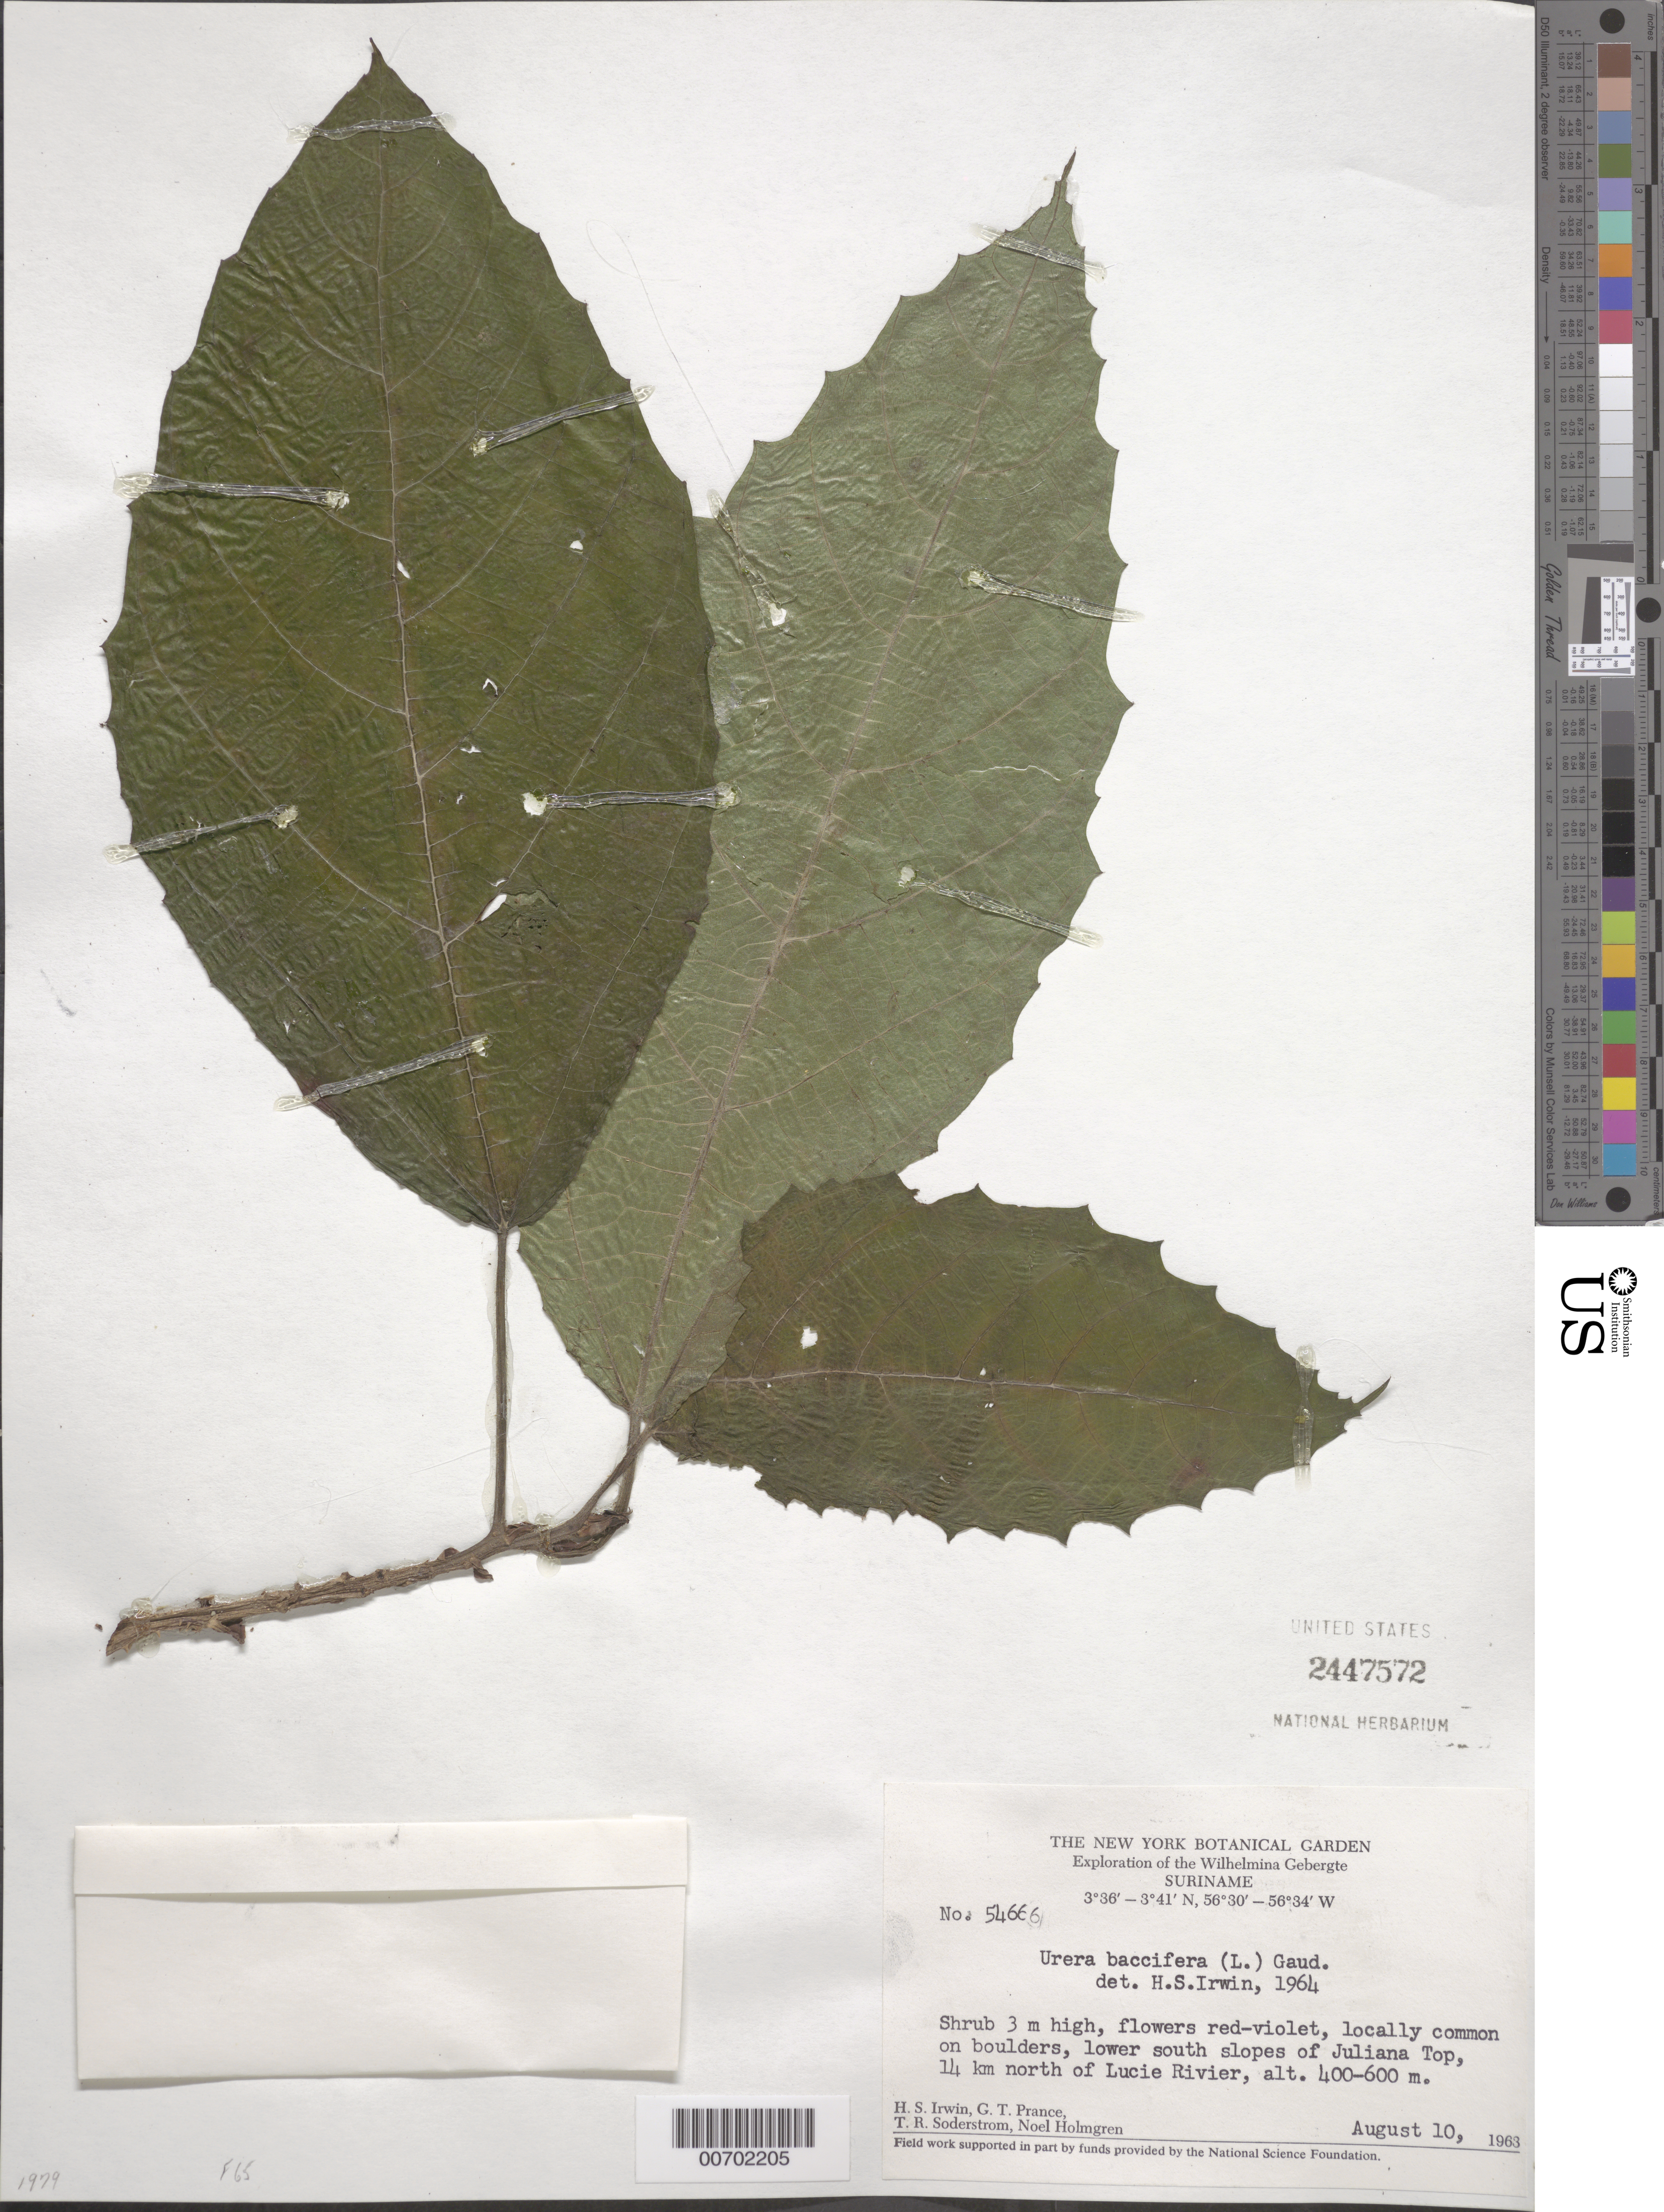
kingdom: Plantae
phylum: Tracheophyta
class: Magnoliopsida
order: Rosales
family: Urticaceae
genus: Urera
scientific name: Urera baccifera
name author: (L.) Gaudich. ex Wedd.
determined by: Irwin, Howard S.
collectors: H. Irwin, G. T. Prance, T. R. Soderstrom & N. H. Holmgren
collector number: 54666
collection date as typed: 10-Aug-63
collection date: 1963-08-10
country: Suriname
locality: Wilhelminagebergte (Wilhelmina Mts.), Juliana Top, 14 km N of Lucie R.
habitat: On boulders, lower south slopes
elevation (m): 400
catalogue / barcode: US 2447572